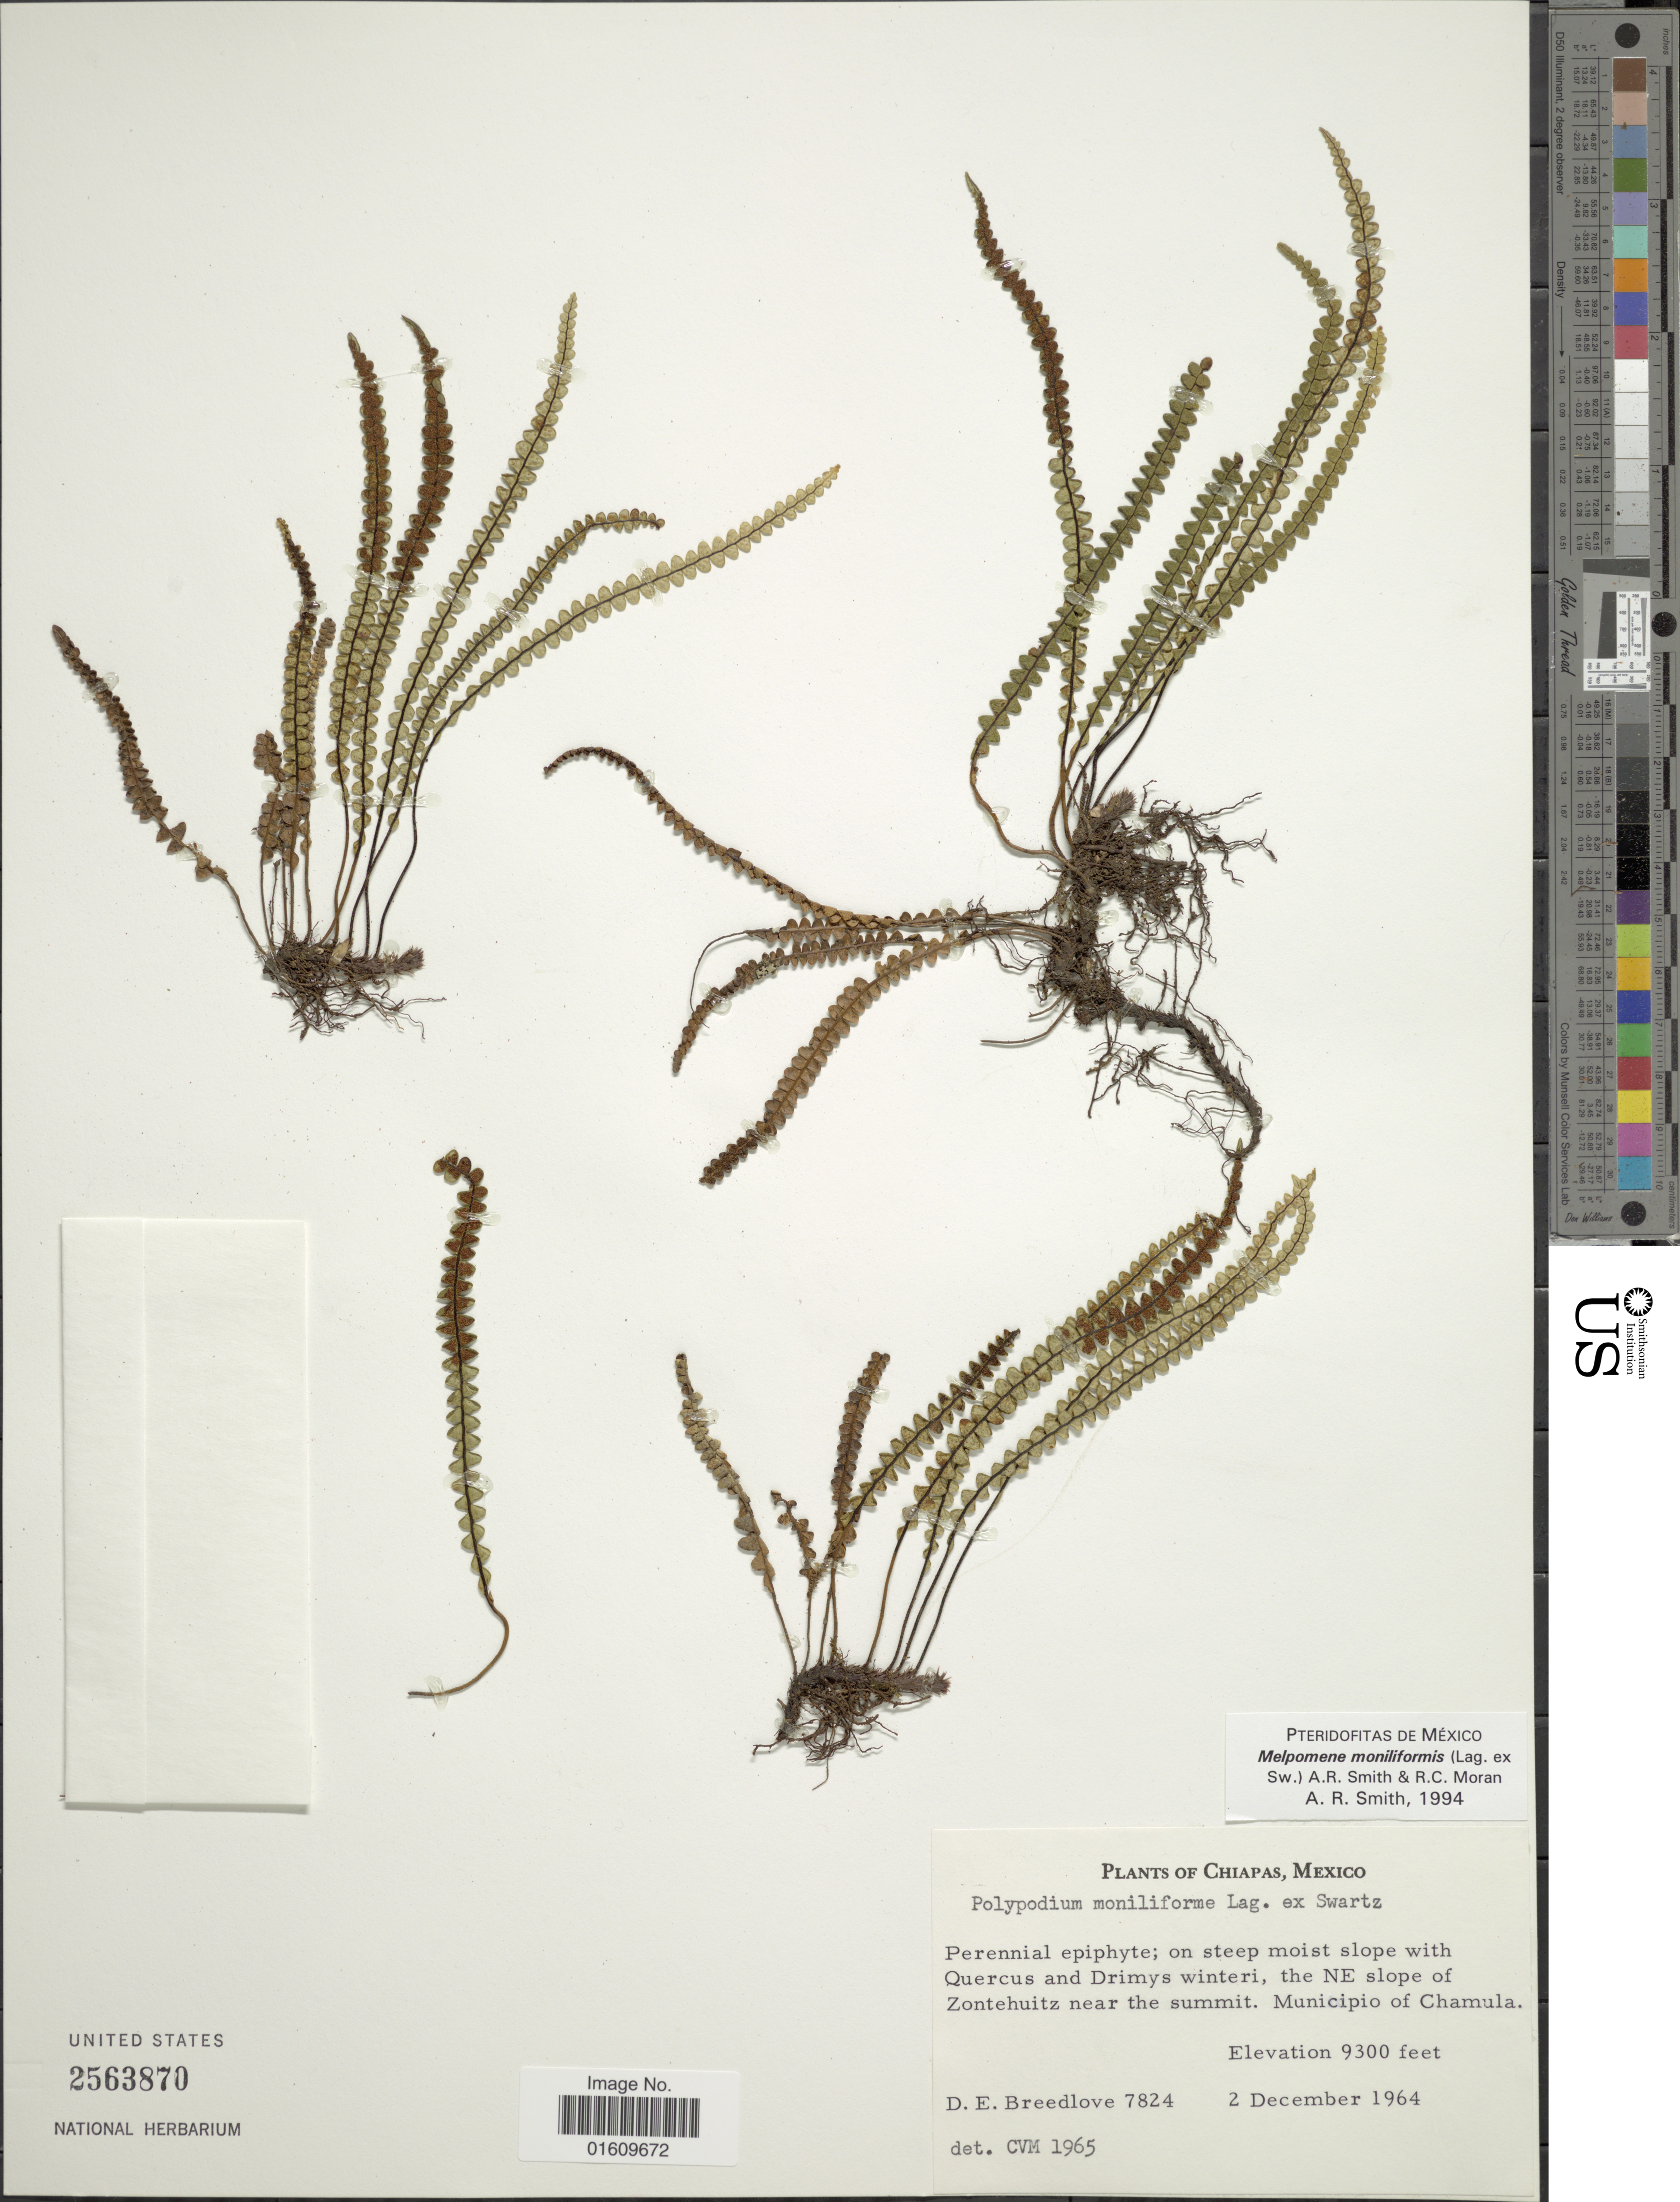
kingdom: Plantae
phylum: Tracheophyta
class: Polypodiopsida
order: Polypodiales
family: Polypodiaceae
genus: Melpomene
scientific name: Melpomene moniliformis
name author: (Lag. ex Sw.) A.R. Sm. & R.C. Moran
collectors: D. E. Breedlove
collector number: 7824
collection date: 1964-12-02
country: Mexico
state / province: Chiapas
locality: On steep moist slope with Quercus and Drimys winteri, the NE slope of Zontehuitz near summit, Municipio of Chamula.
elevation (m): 2835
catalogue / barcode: US 2563870